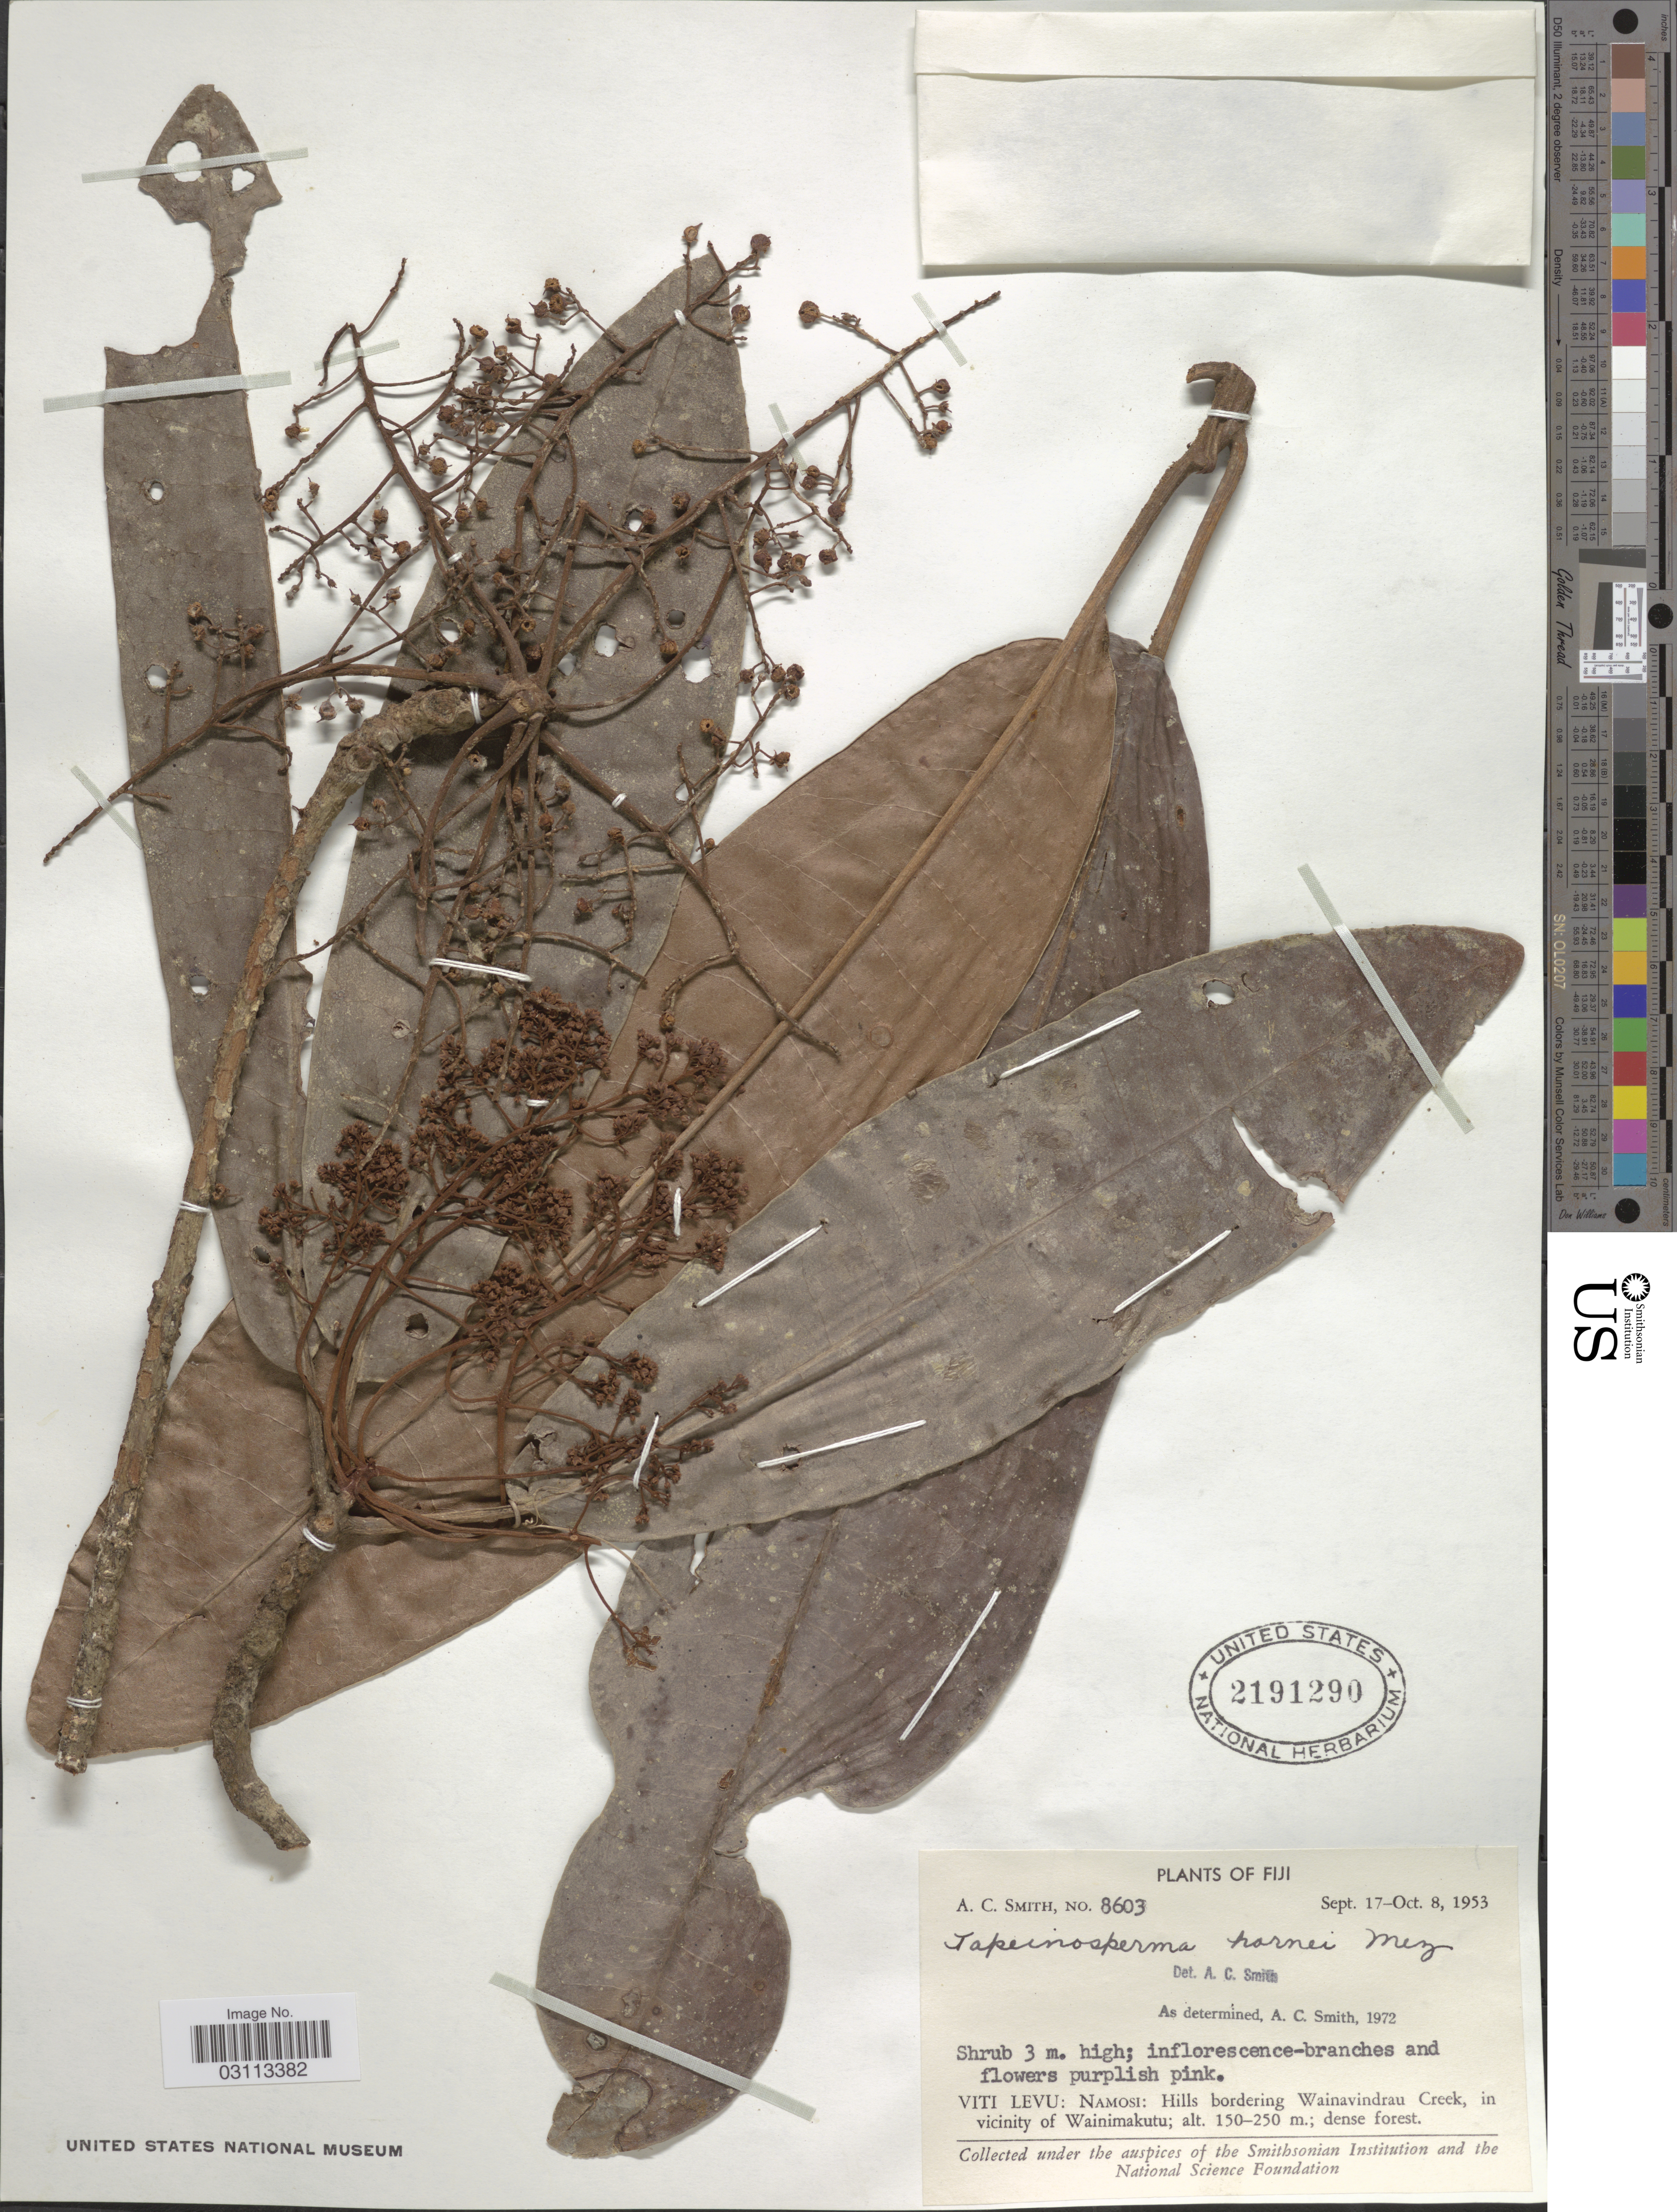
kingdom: Plantae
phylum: Tracheophyta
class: Magnoliopsida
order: Ericales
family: Primulaceae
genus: Tapeinosperma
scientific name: Tapeinosperma hornei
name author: Mez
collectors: A. C. Smith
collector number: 8603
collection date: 1953-09-17/1953-10-08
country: Fiji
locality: Viti Levu: Namosi: Hills bordering Wainavindrau Creek, in vicinity of Wainimakutu.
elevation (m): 150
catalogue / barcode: US 2191290